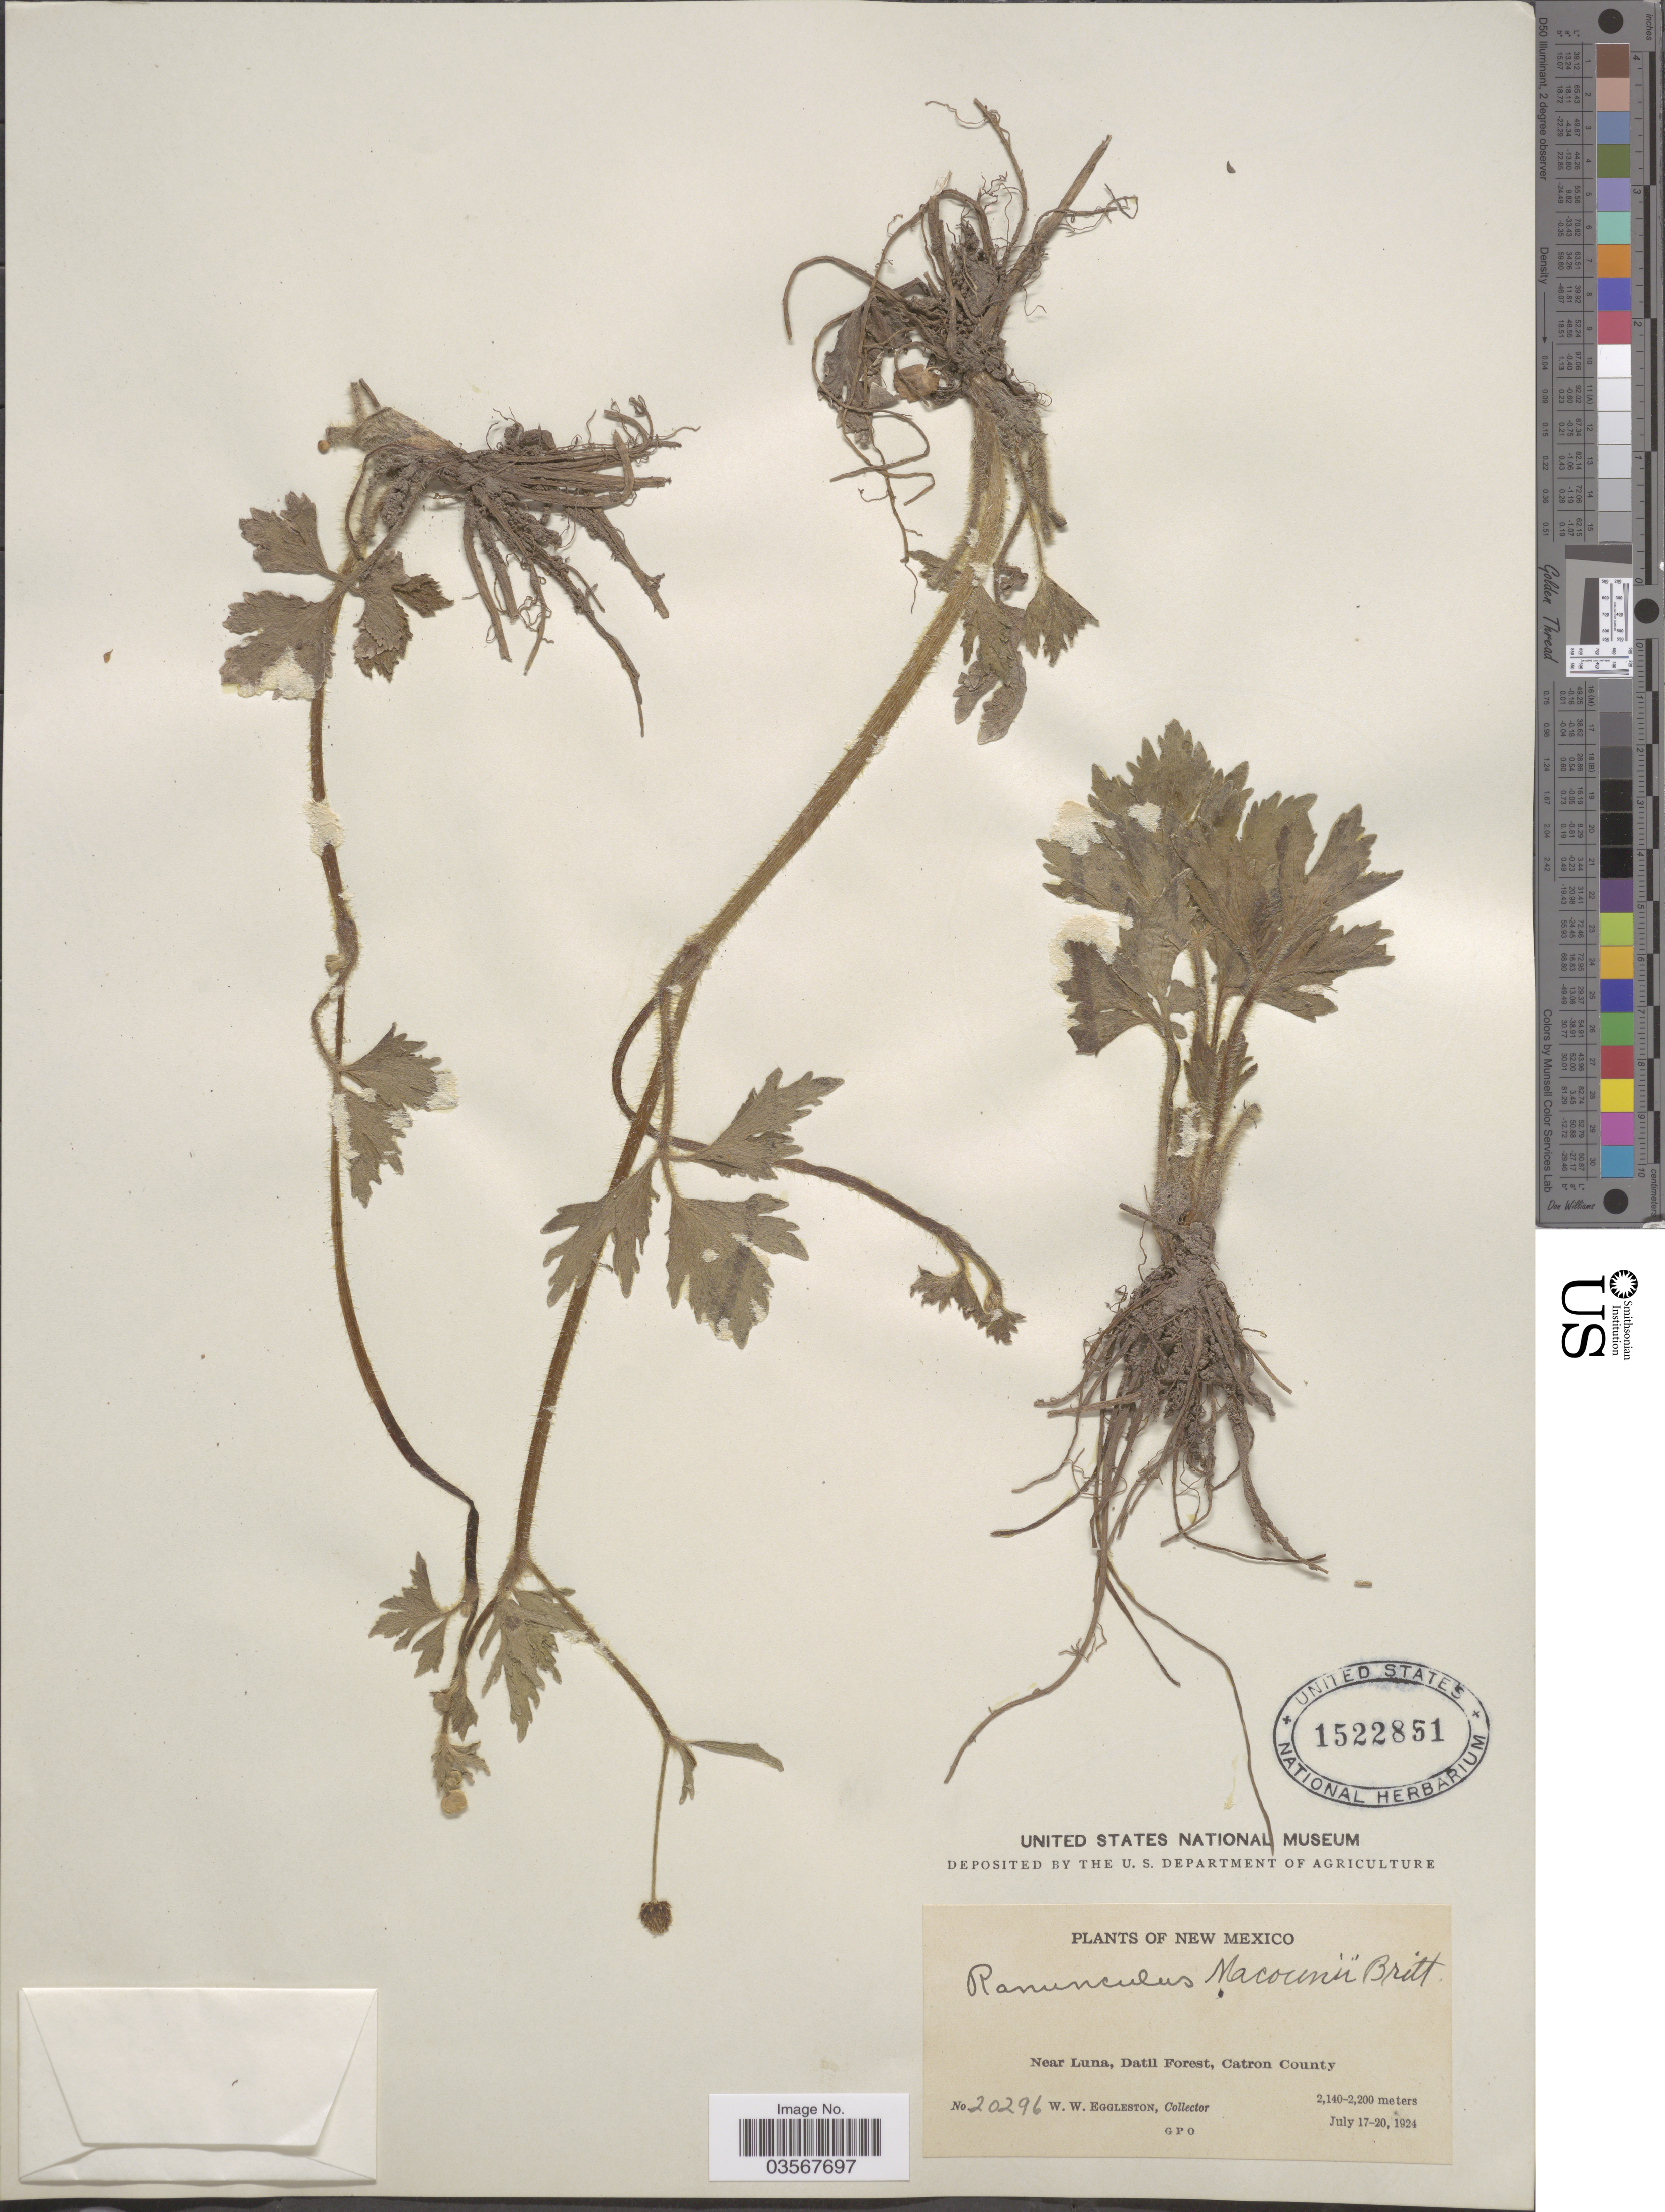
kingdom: Plantae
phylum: Tracheophyta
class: Magnoliopsida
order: Ranunculales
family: Ranunculaceae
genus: Ranunculus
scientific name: Ranunculus macounii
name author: Britton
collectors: W. W. Eggleston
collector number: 20296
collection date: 1924-07-17/1924-07-20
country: United States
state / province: New Mexico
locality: Near Luna, Datil Forest, Catron County.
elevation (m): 2140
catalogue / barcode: US 1522851